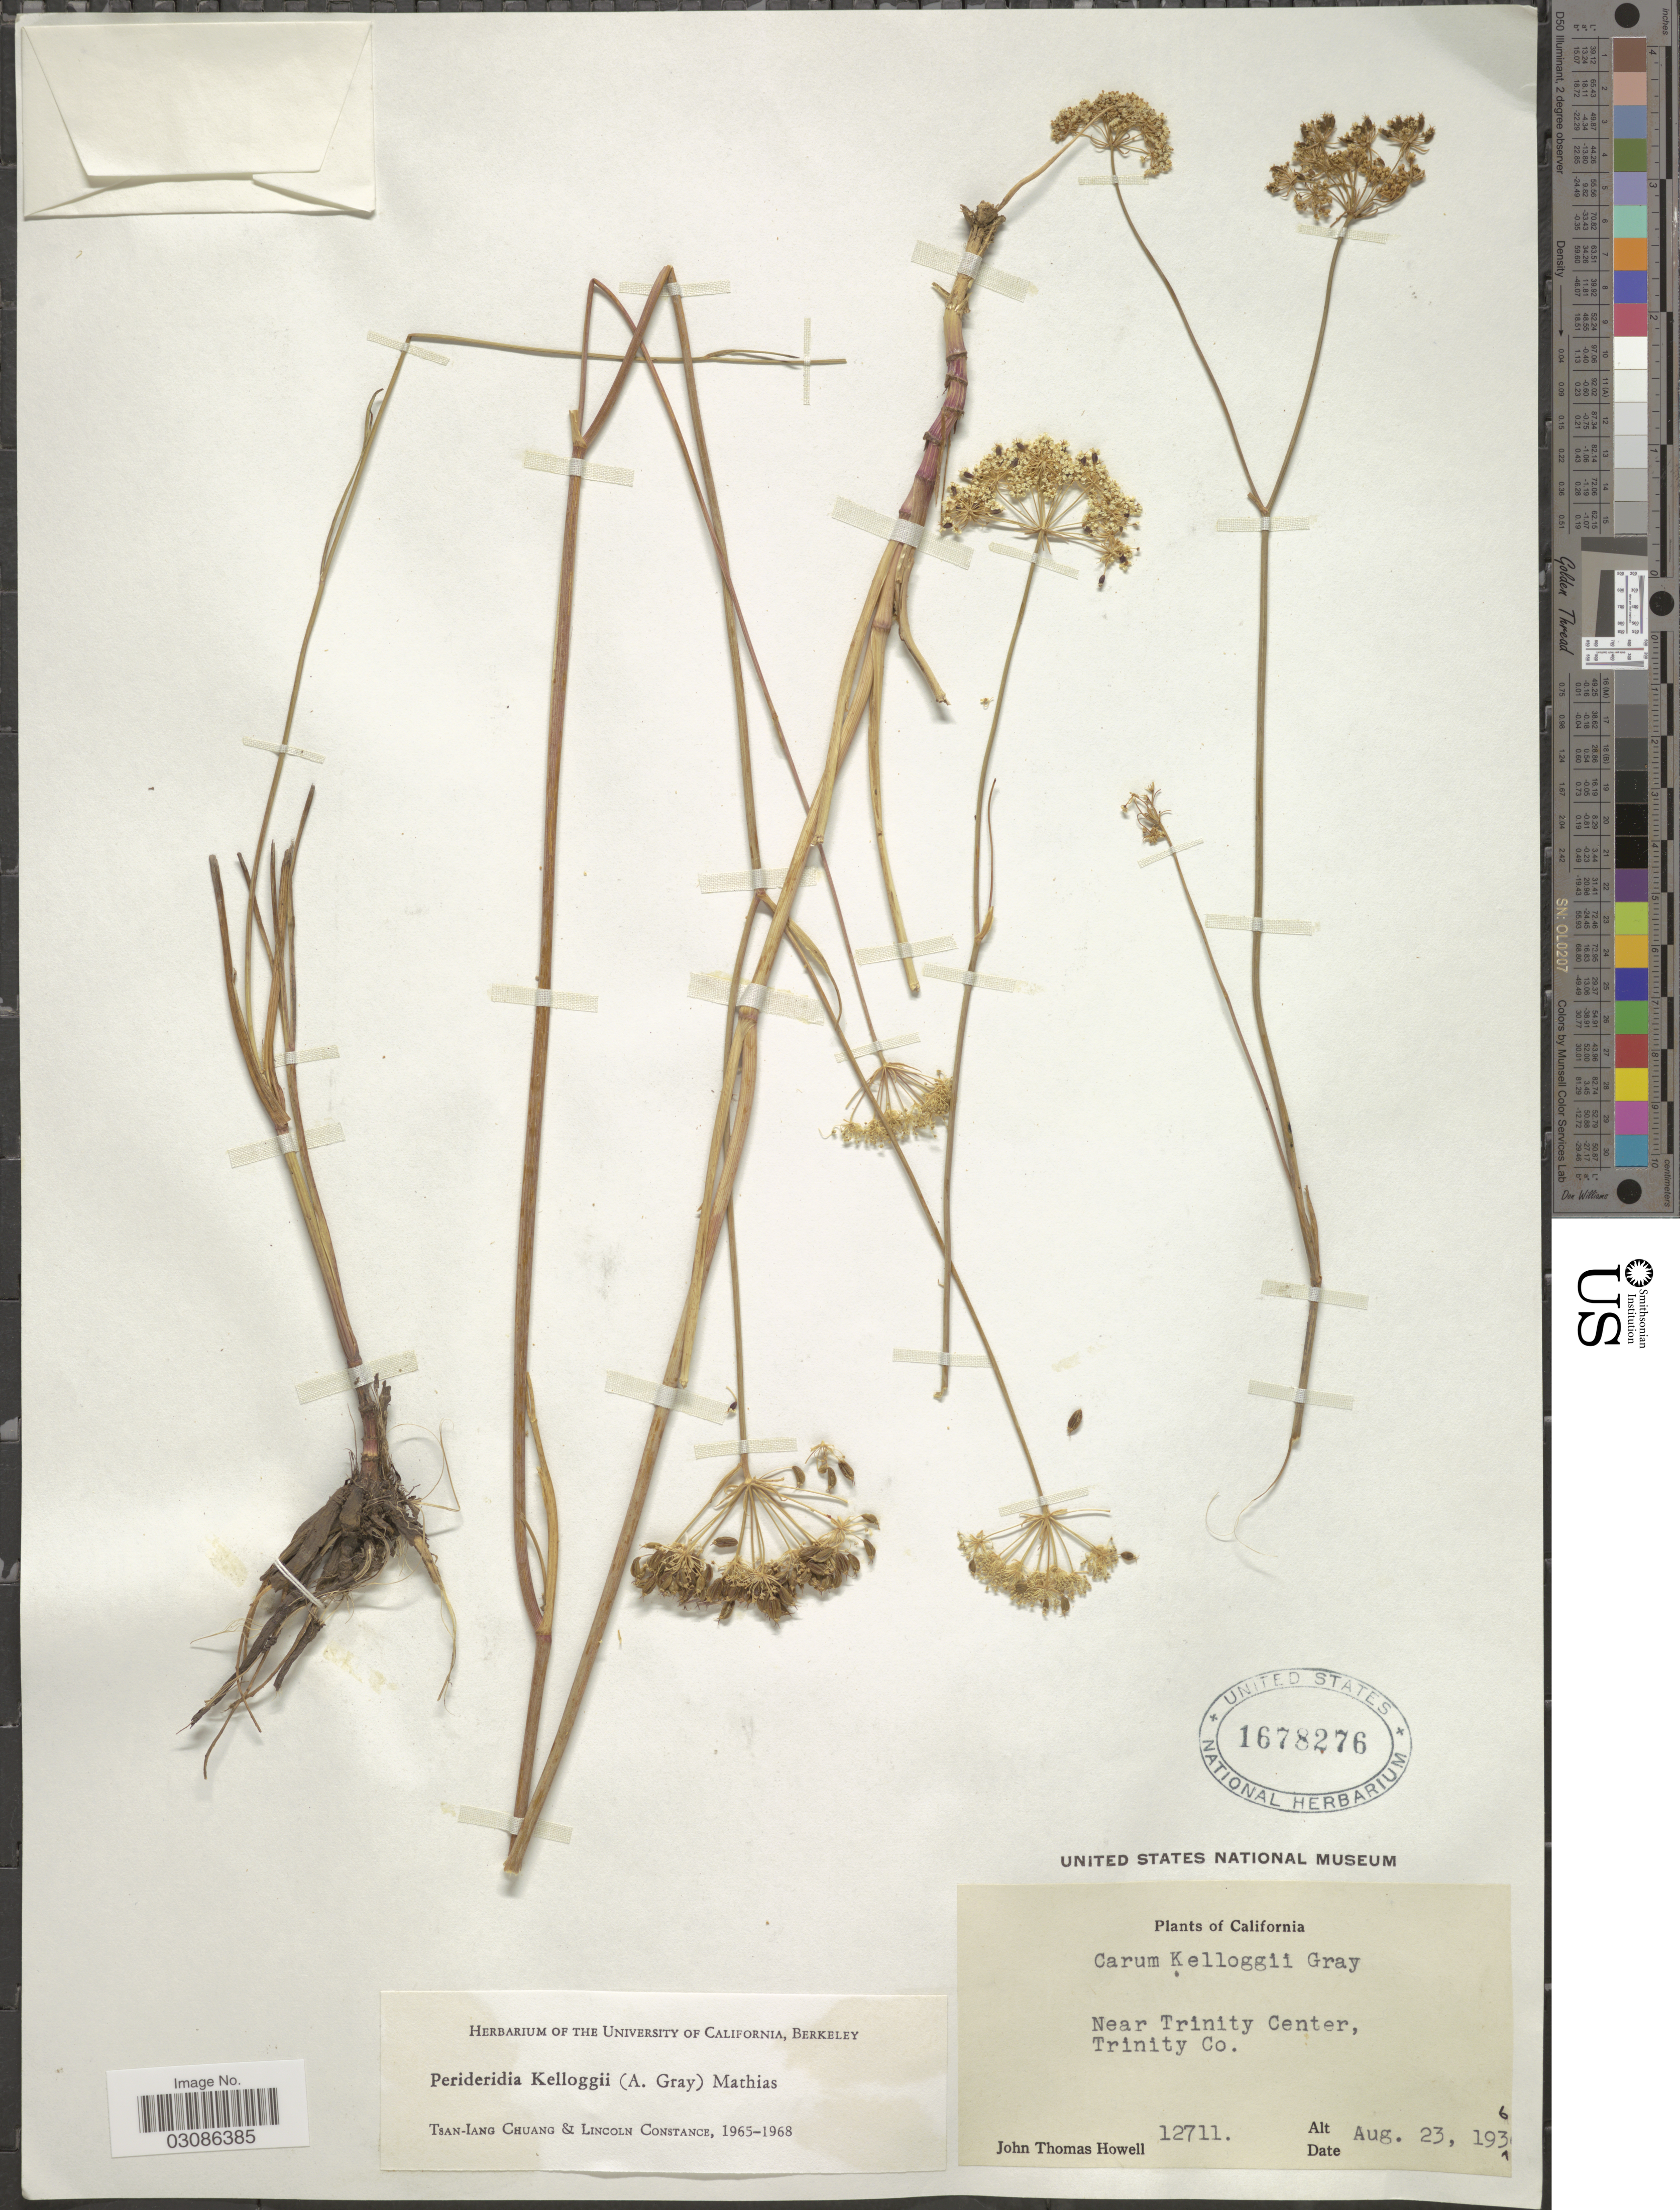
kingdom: Plantae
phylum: Tracheophyta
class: Magnoliopsida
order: Apiales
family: Apiaceae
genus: Perideridia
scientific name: Perideridia kelloggii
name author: (A. Gray) Mathias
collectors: J. T. Howell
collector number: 12711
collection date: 1936-08-23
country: United States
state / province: California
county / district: Trinity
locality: Near Trinity Center, Trinity Co.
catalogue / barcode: US 1678276